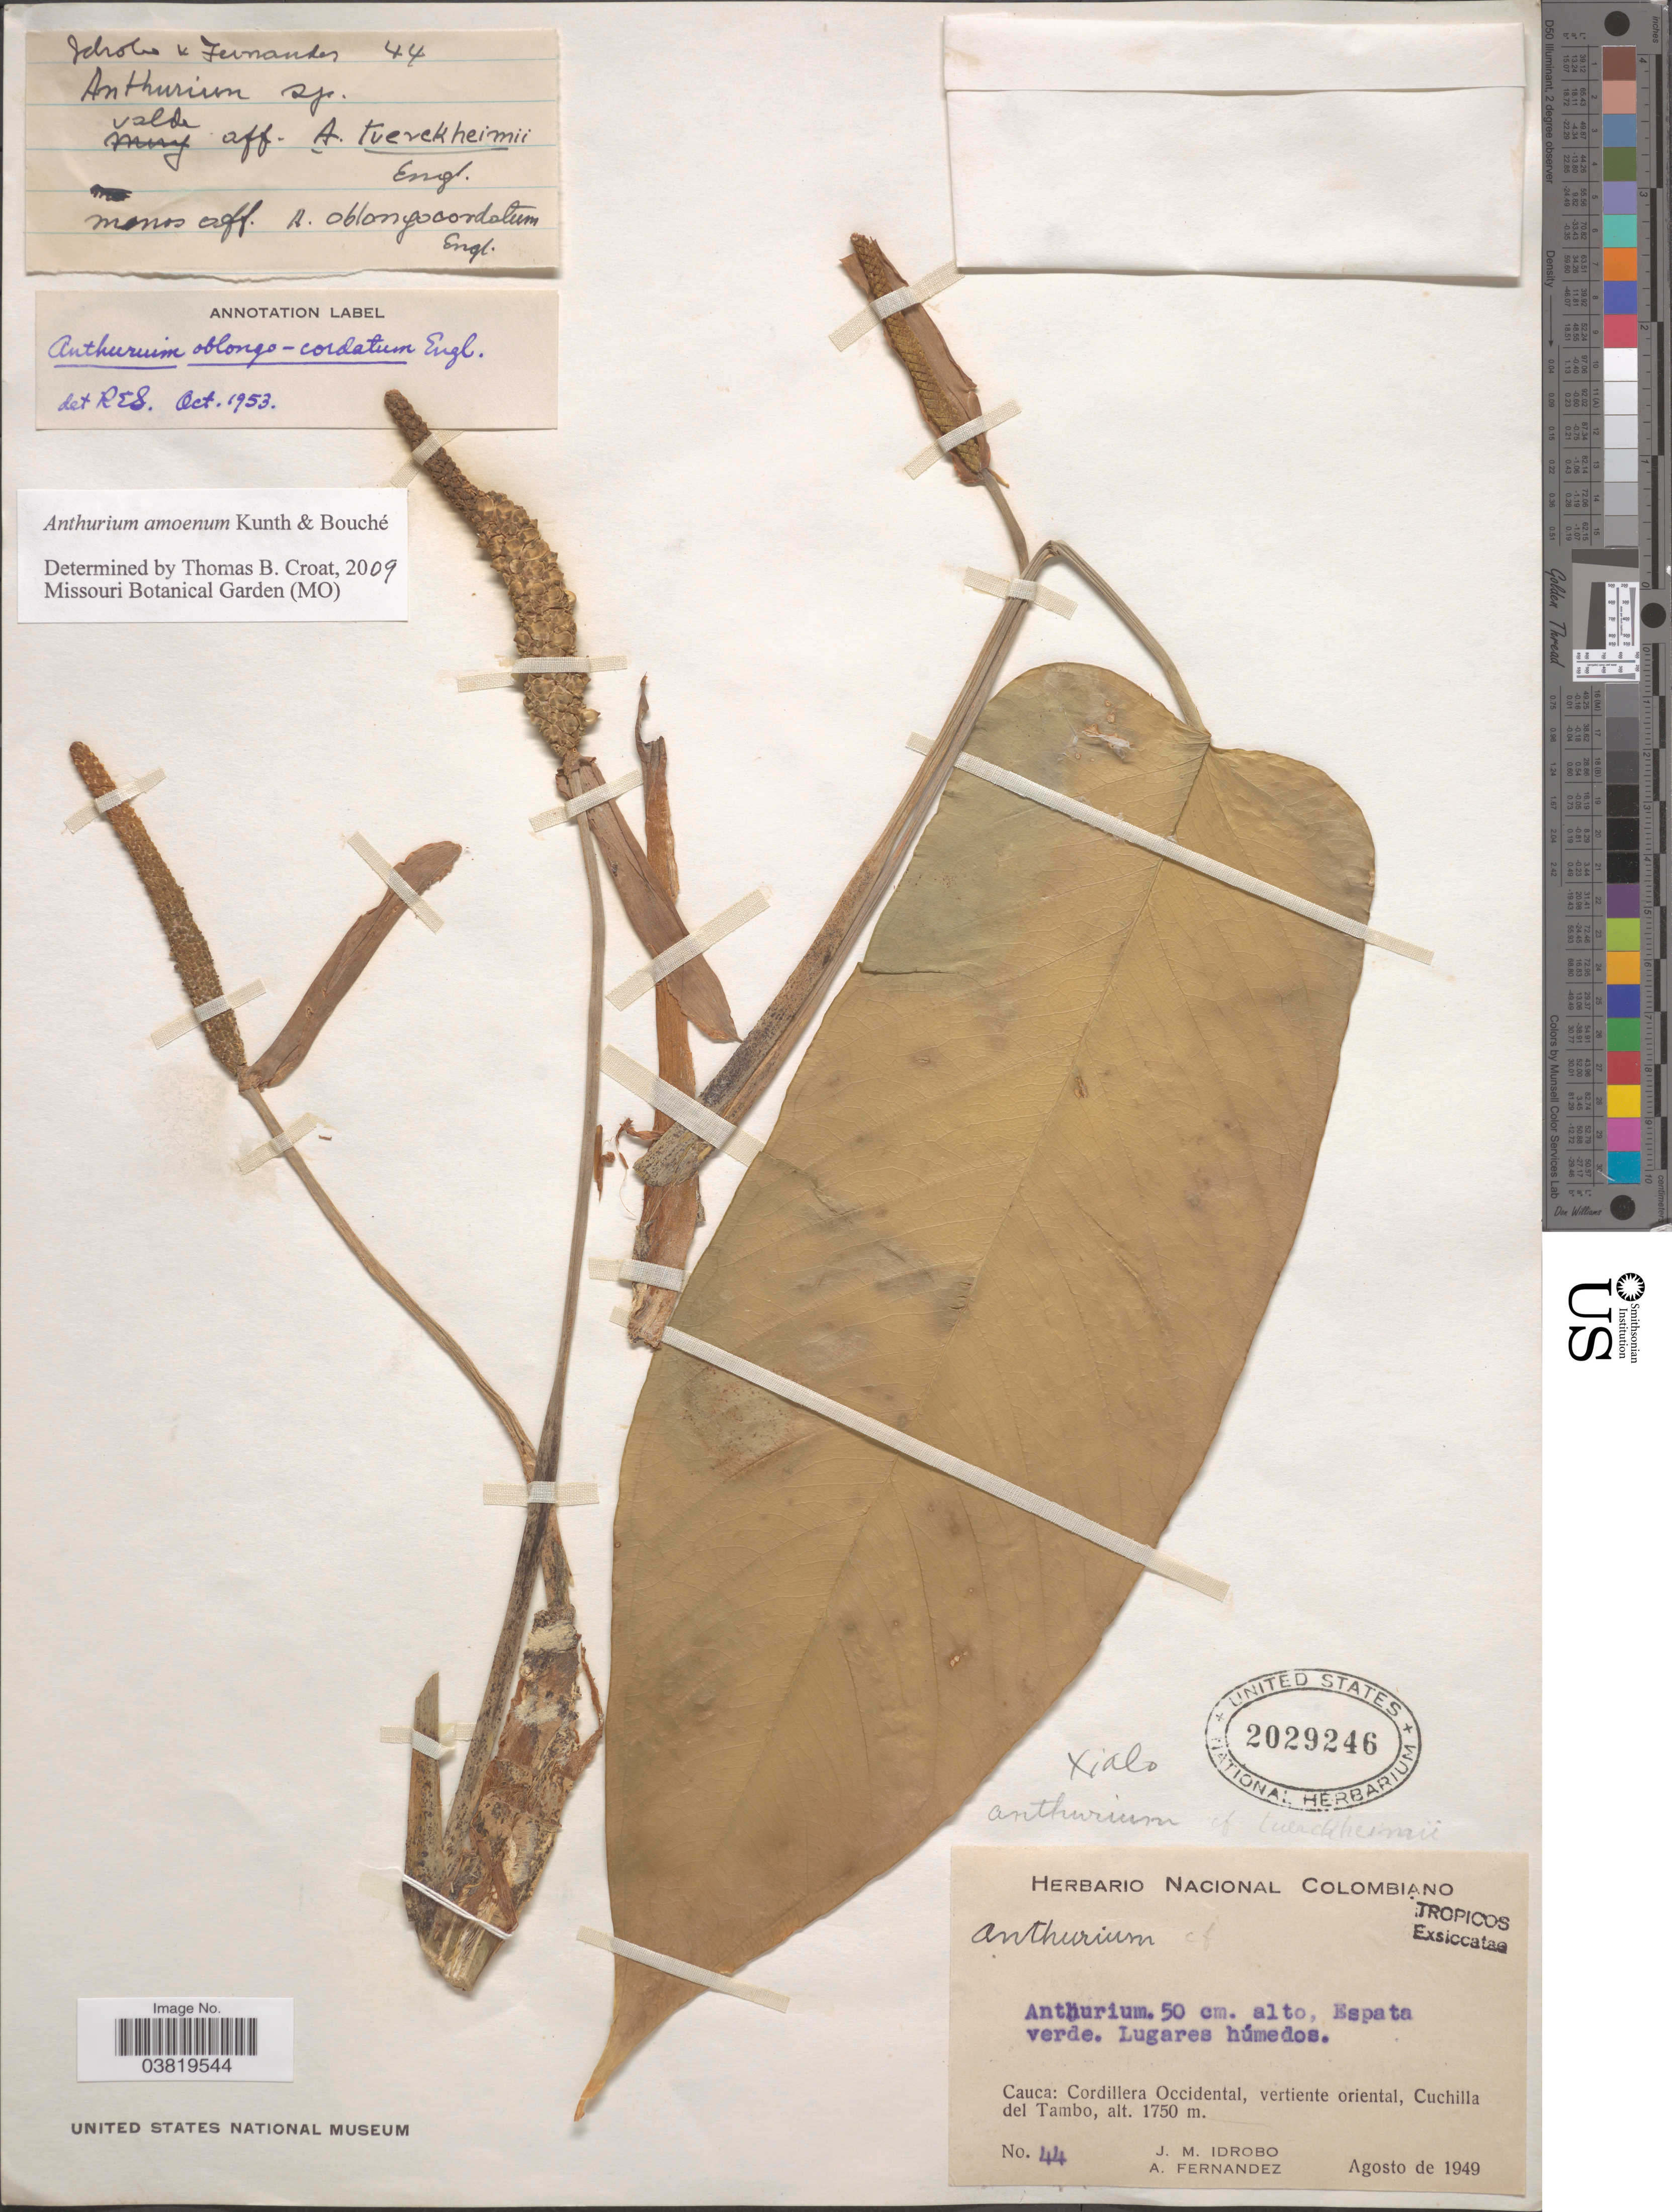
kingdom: Plantae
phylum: Tracheophyta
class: Liliopsida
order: Alismatales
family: Araceae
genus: Anthurium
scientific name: Anthurium amoenum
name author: Kunth & C.D. Bouché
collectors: J. M. Idrobo & A. Fernandez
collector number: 44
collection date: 1949-08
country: Colombia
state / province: Cauca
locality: Cordillera Occidental, vertiente oriental, Cuchilla del Tambo.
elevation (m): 1750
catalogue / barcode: US 2029246